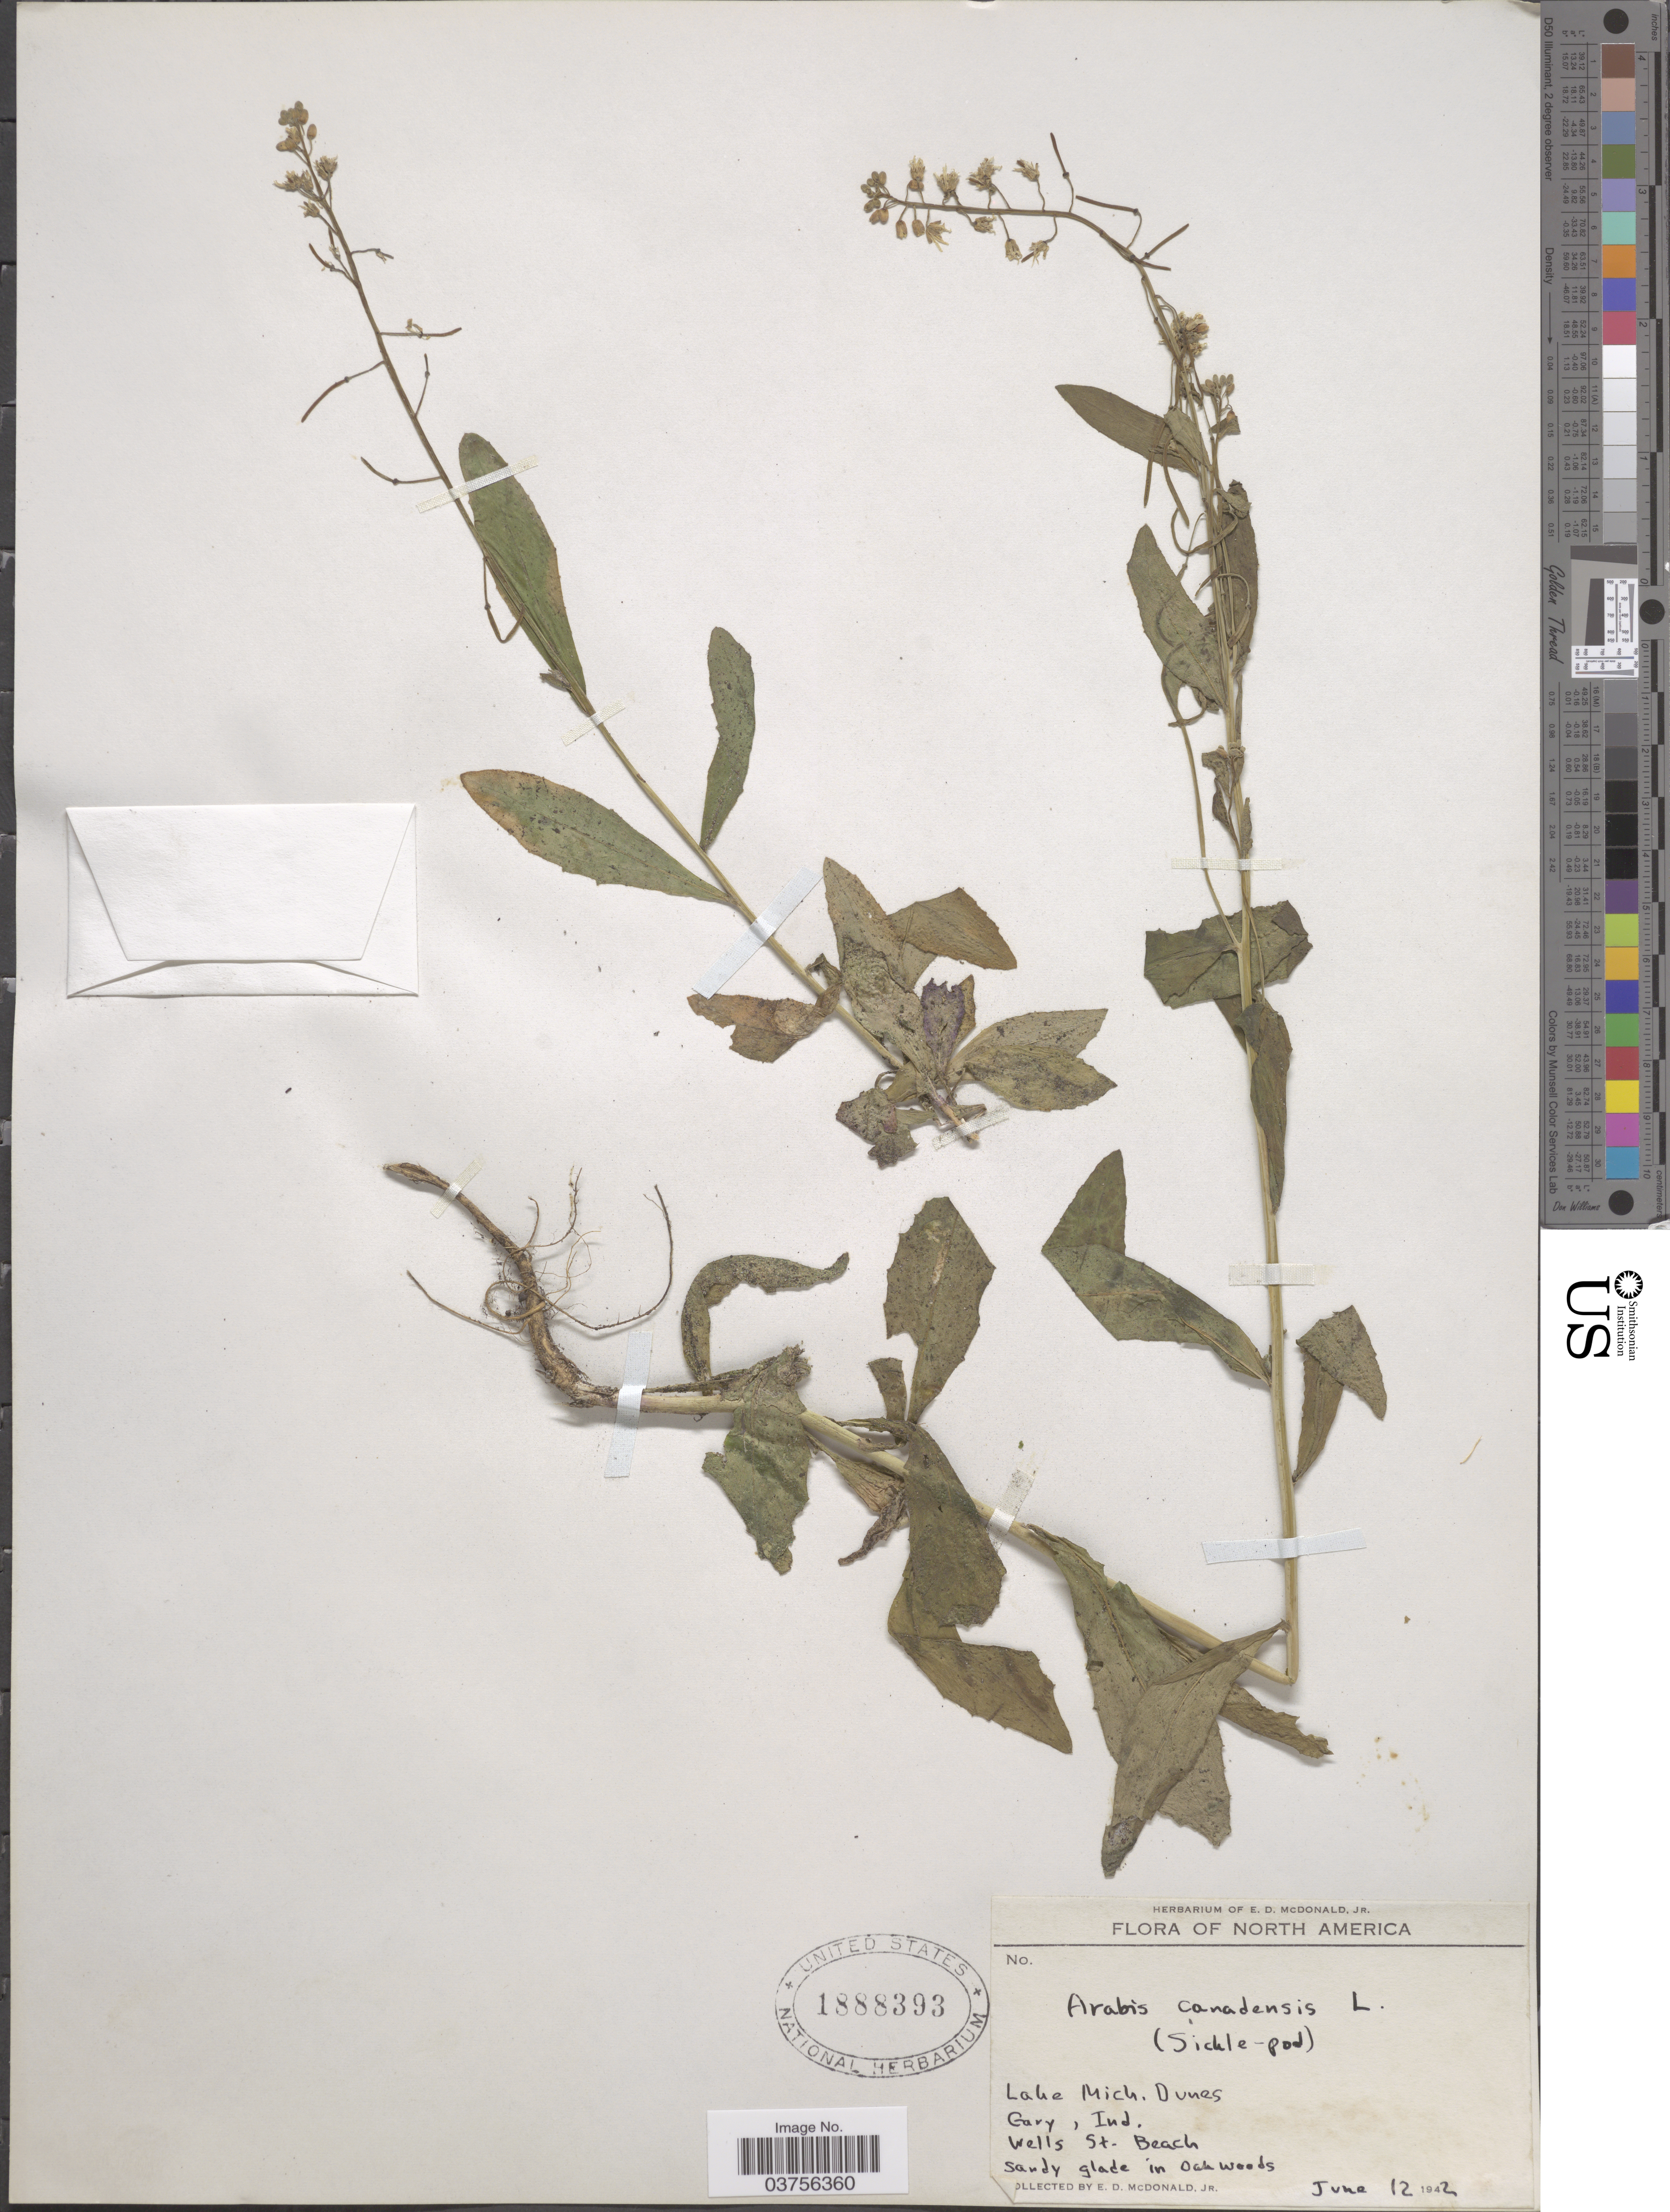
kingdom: Plantae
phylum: Tracheophyta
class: Magnoliopsida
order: Brassicales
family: Brassicaceae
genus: Arabis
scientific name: Arabis canadensis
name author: L.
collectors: E. D. McDonald Jr.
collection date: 1942-06-12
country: United States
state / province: Indiana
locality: Lake Mich. Dunes Gary. Wells St. Beach.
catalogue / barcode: US 1888393